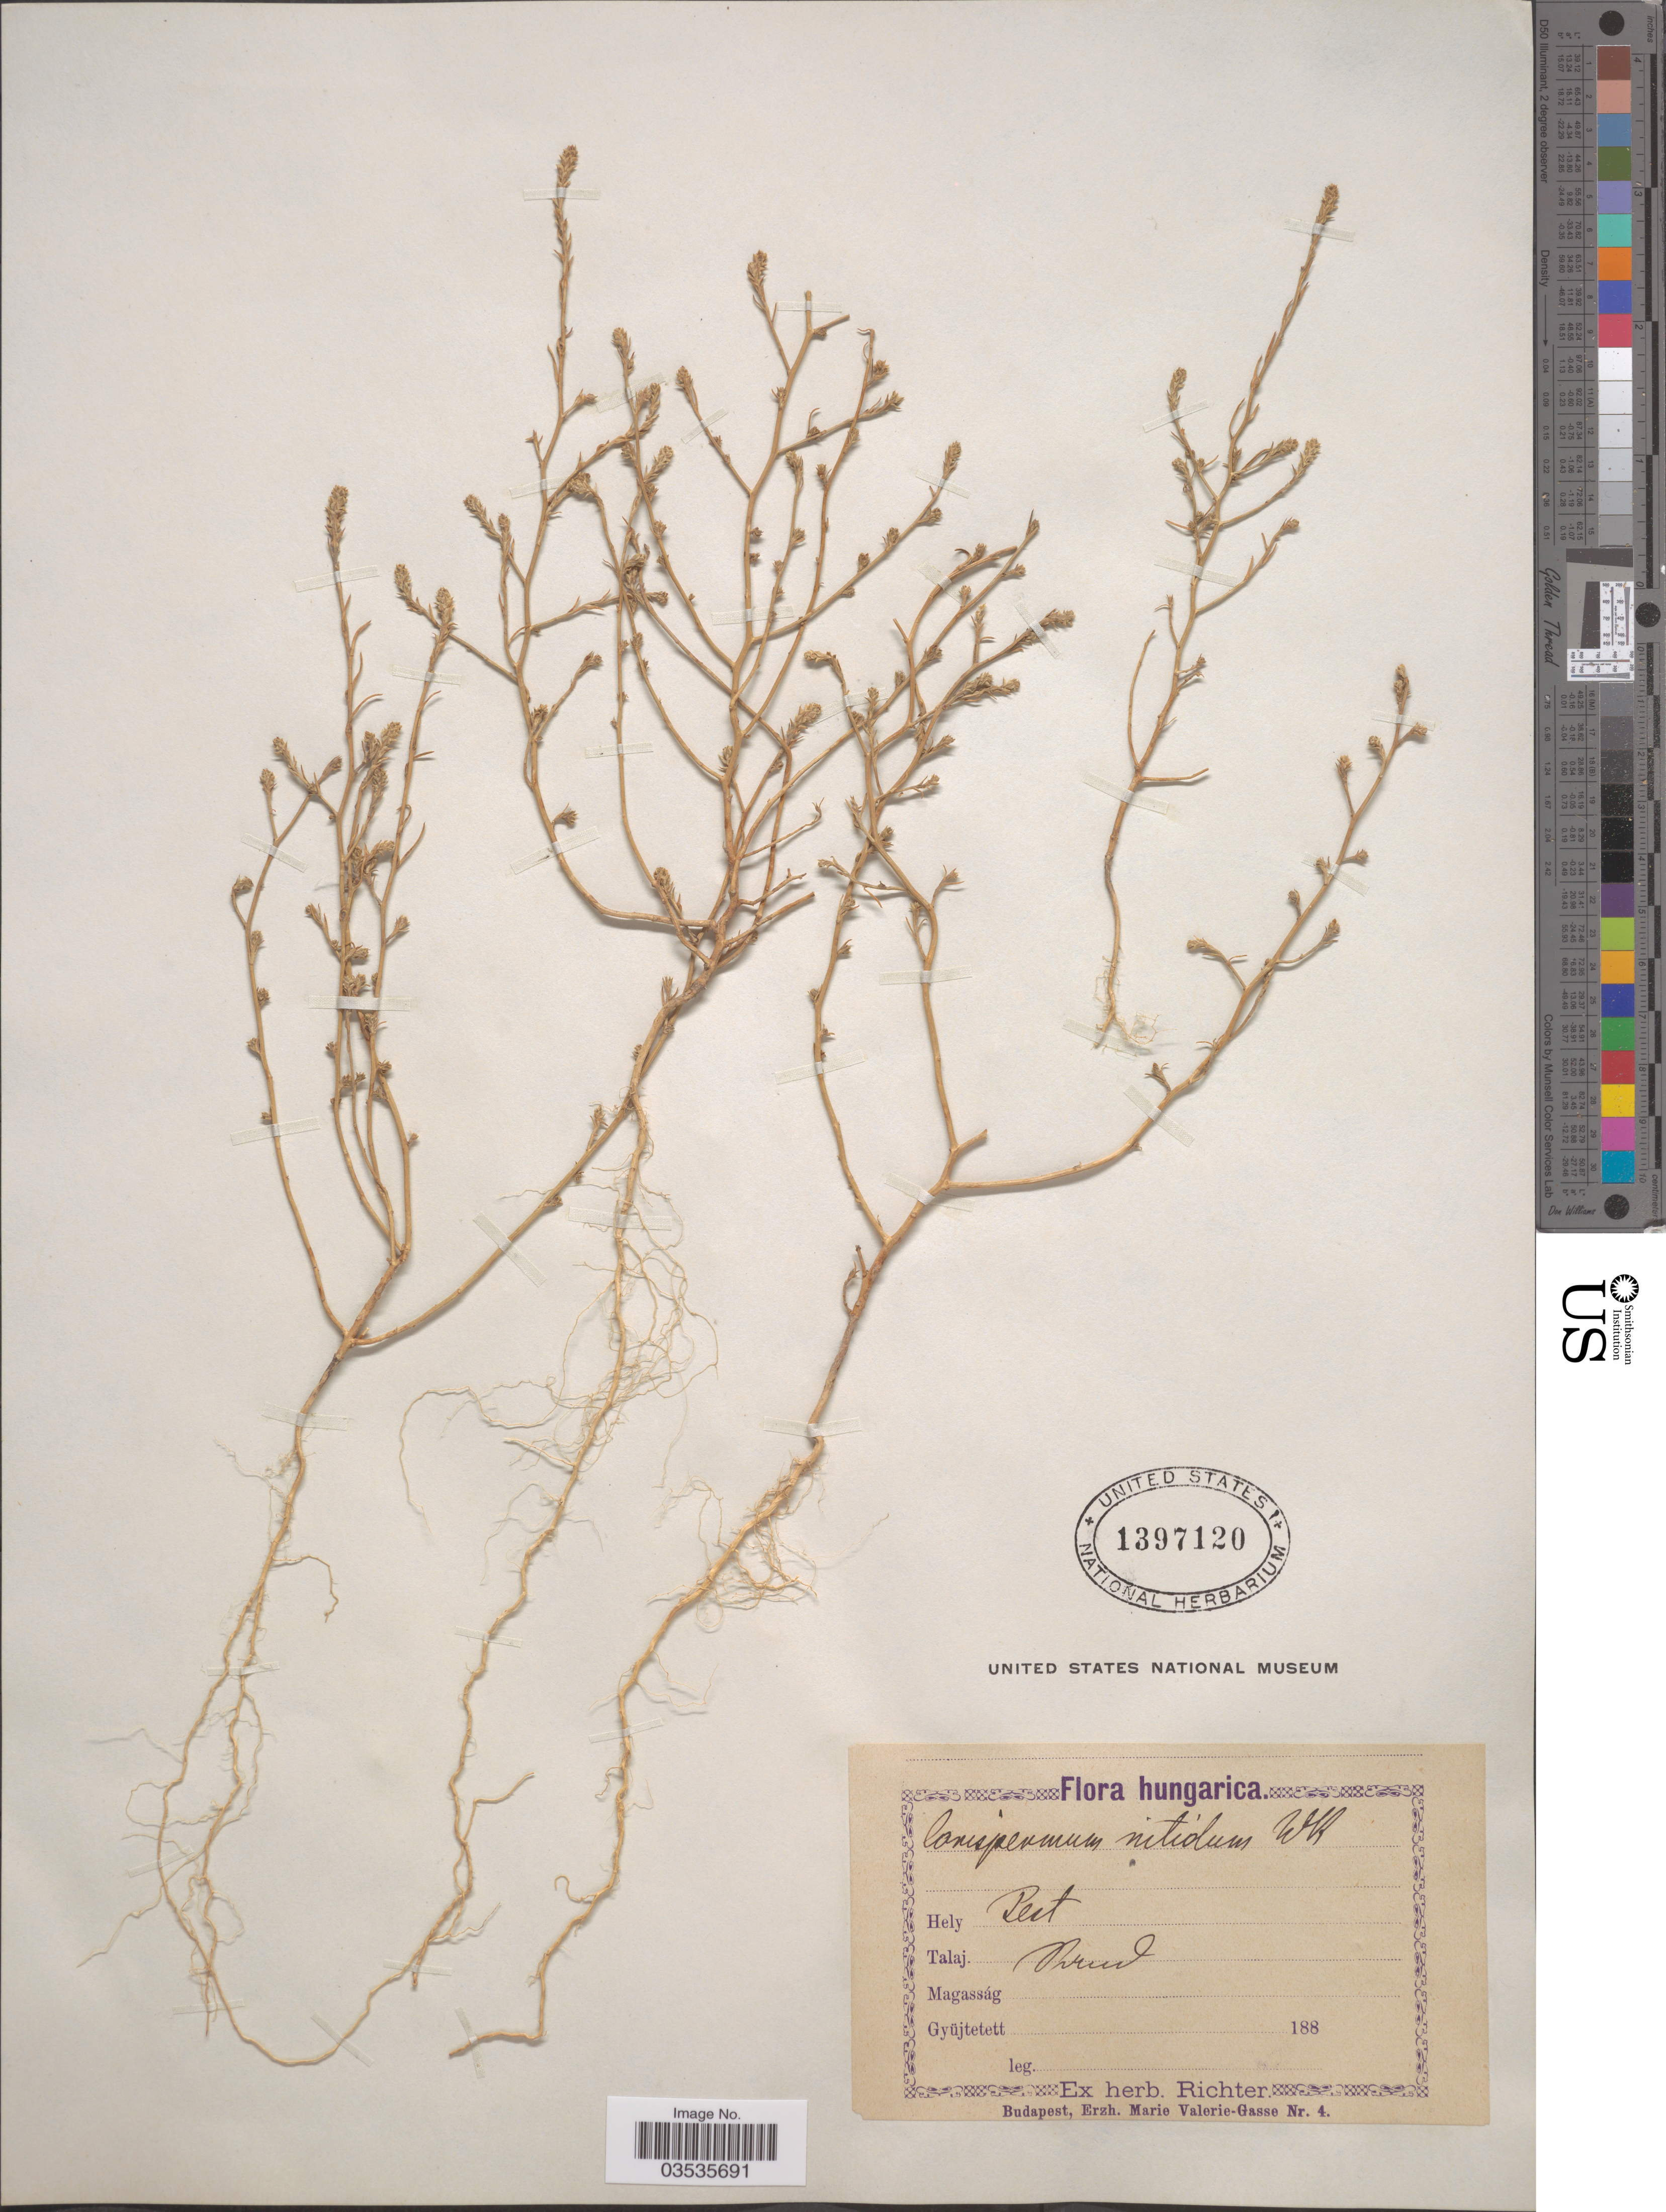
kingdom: Plantae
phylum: Tracheophyta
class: Magnoliopsida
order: Caryophyllales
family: Amaranthaceae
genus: Corispermum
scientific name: Corispermum nitidum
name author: Kit. ex Schult.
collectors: Ex herb. L. Richter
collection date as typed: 188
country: Hungary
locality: Pest. Drund [interpreted].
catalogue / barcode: US 1397120